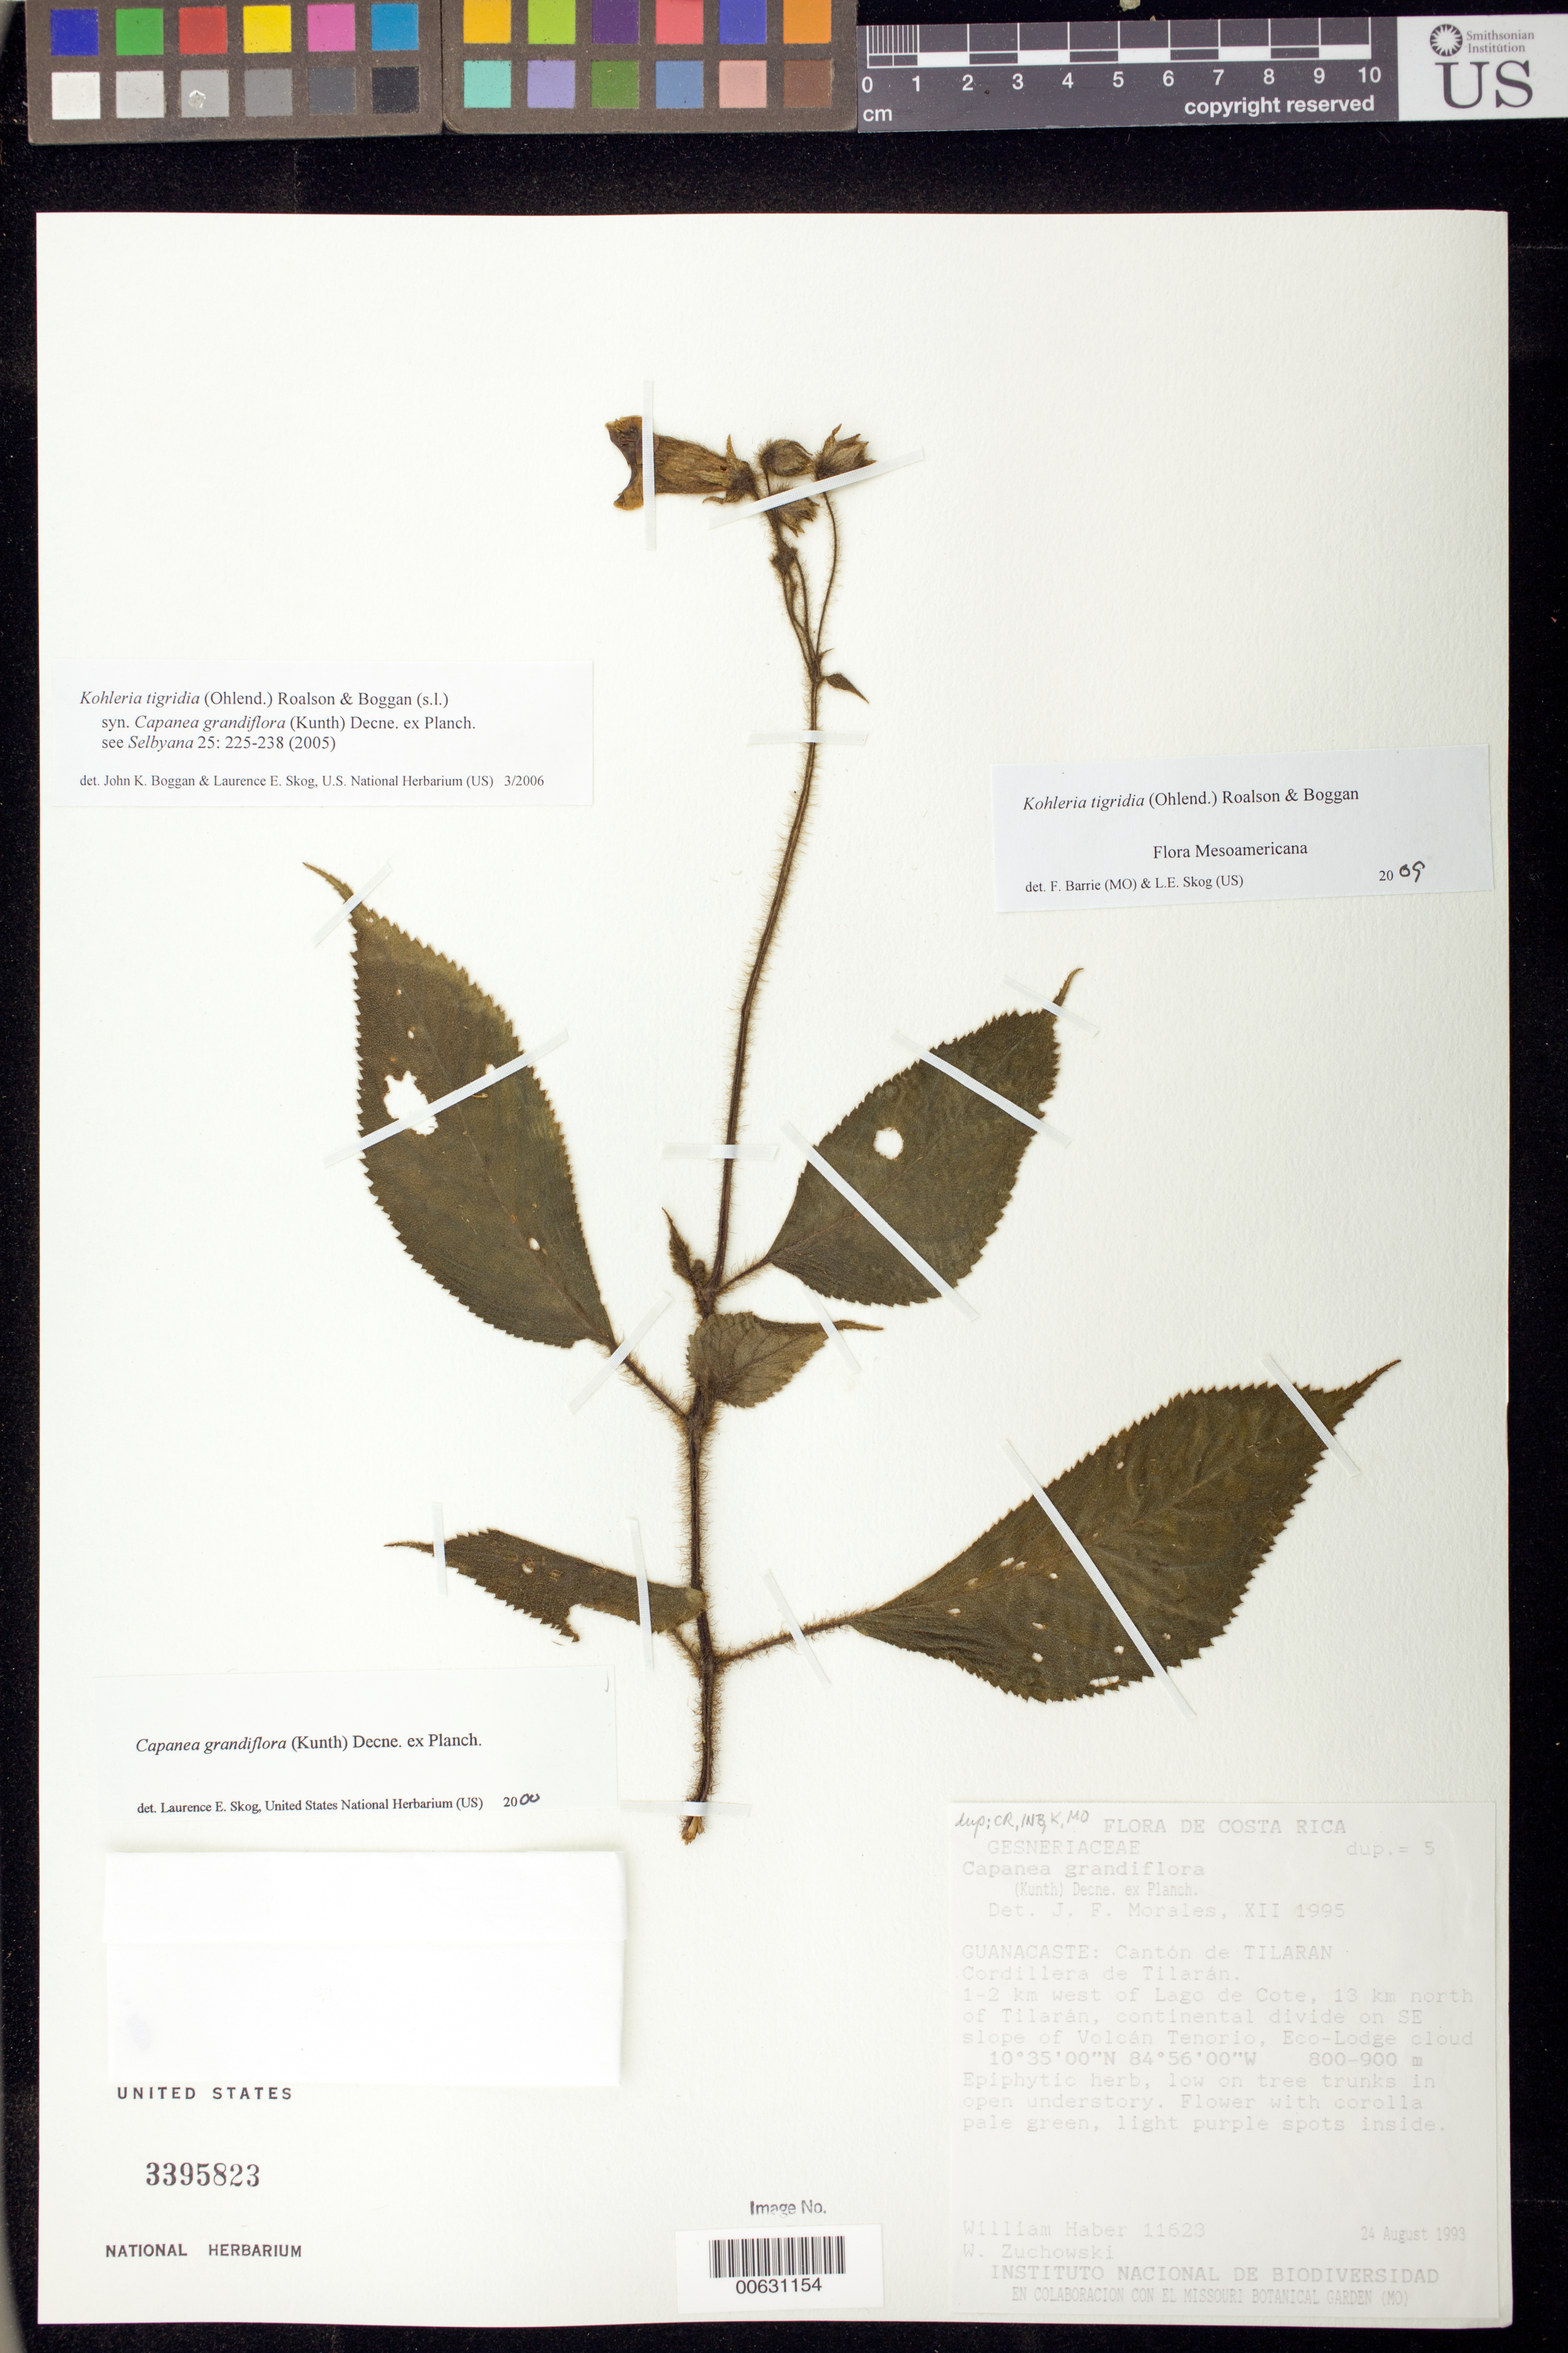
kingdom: Plantae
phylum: Tracheophyta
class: Magnoliopsida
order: Lamiales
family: Gesneriaceae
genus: Kohleria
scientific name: Kohleria tigridia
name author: (Ohlend.) Roalson & Boggan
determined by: Boggan, J. K.; Skog, L. E.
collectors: W. Haber & W. Zuchowski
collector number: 11623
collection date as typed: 24 Aug 1993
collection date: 1993-08-24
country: Costa Rica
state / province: Guanacaste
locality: Cantón de Tilaran, Cordillera de Tilarán, 1-2 km west of Lago de Cote, 13 km north of Tilarán, continental divide on SE slope of Volcán Tenorio, Eco-Lodge cloud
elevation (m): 800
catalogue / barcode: US 3395823